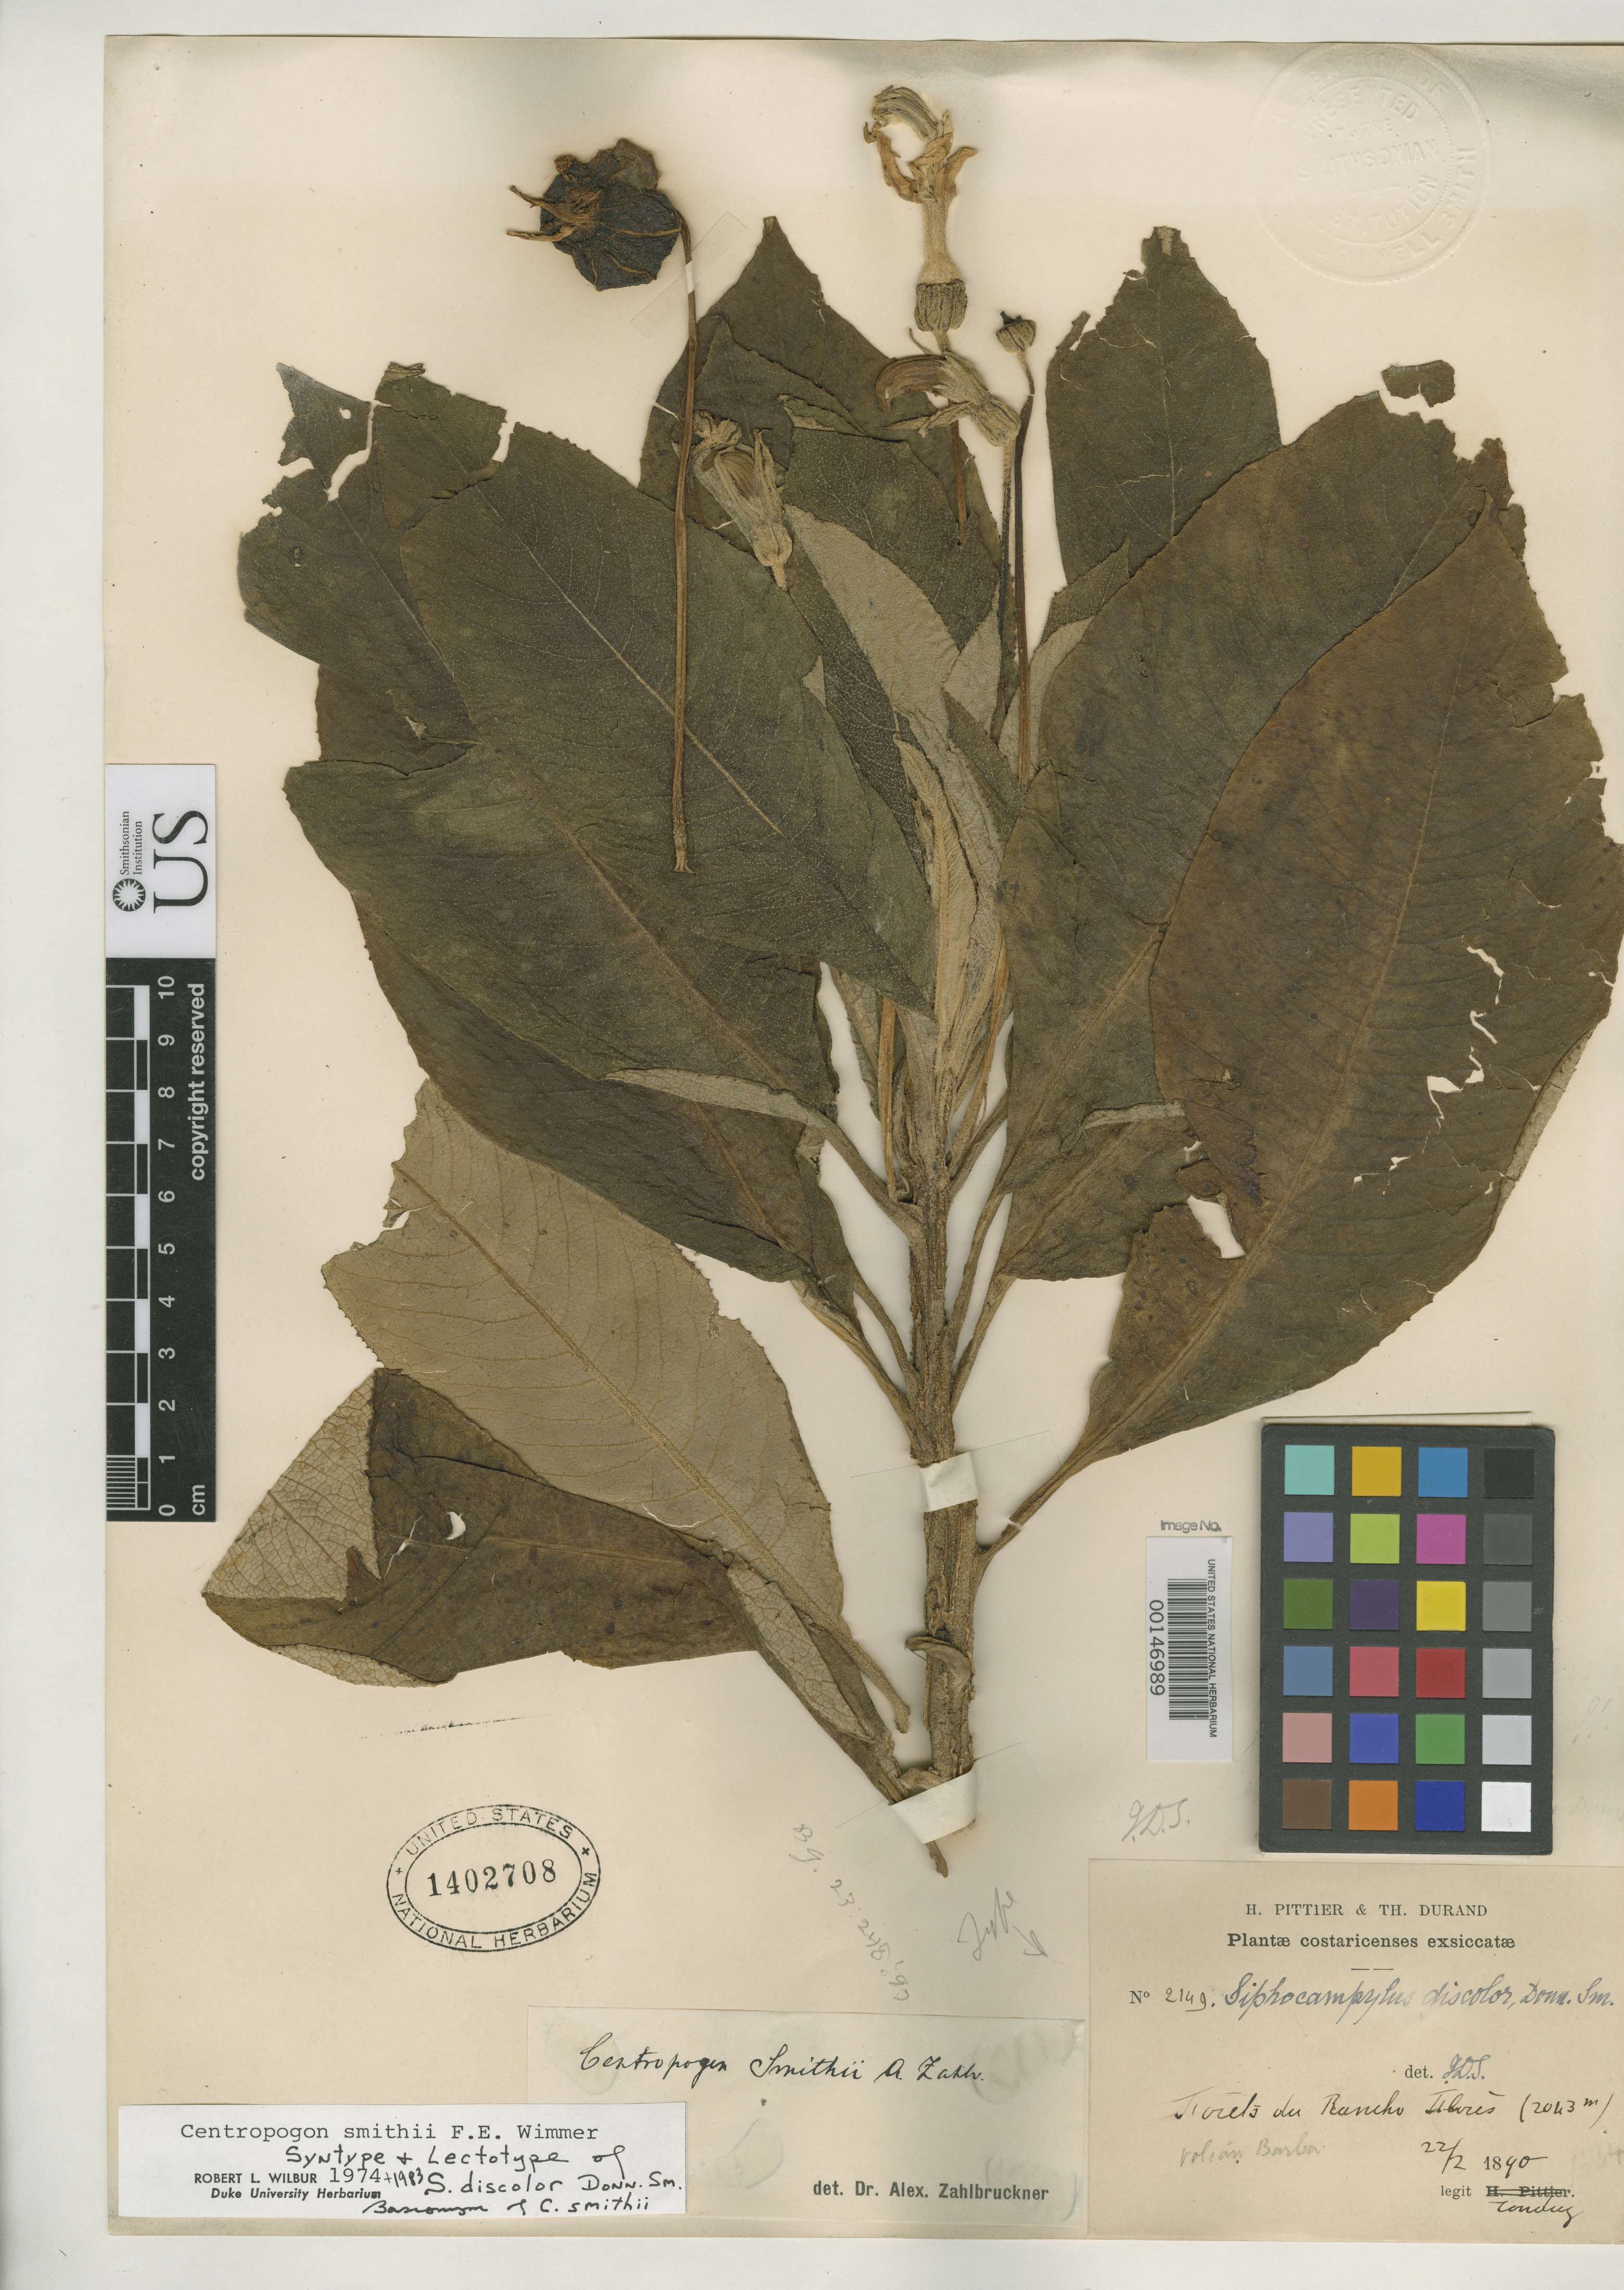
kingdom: Plantae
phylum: Tracheophyta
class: Magnoliopsida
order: Asterales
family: Campanulaceae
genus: Siphocampylus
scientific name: Siphocampylus discolor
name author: Donn. Sm.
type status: Syntype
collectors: A. Tonduz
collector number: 2149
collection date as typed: Feb 1890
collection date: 1890-02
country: Costa Rica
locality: Volcan Barba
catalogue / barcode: US 1402708